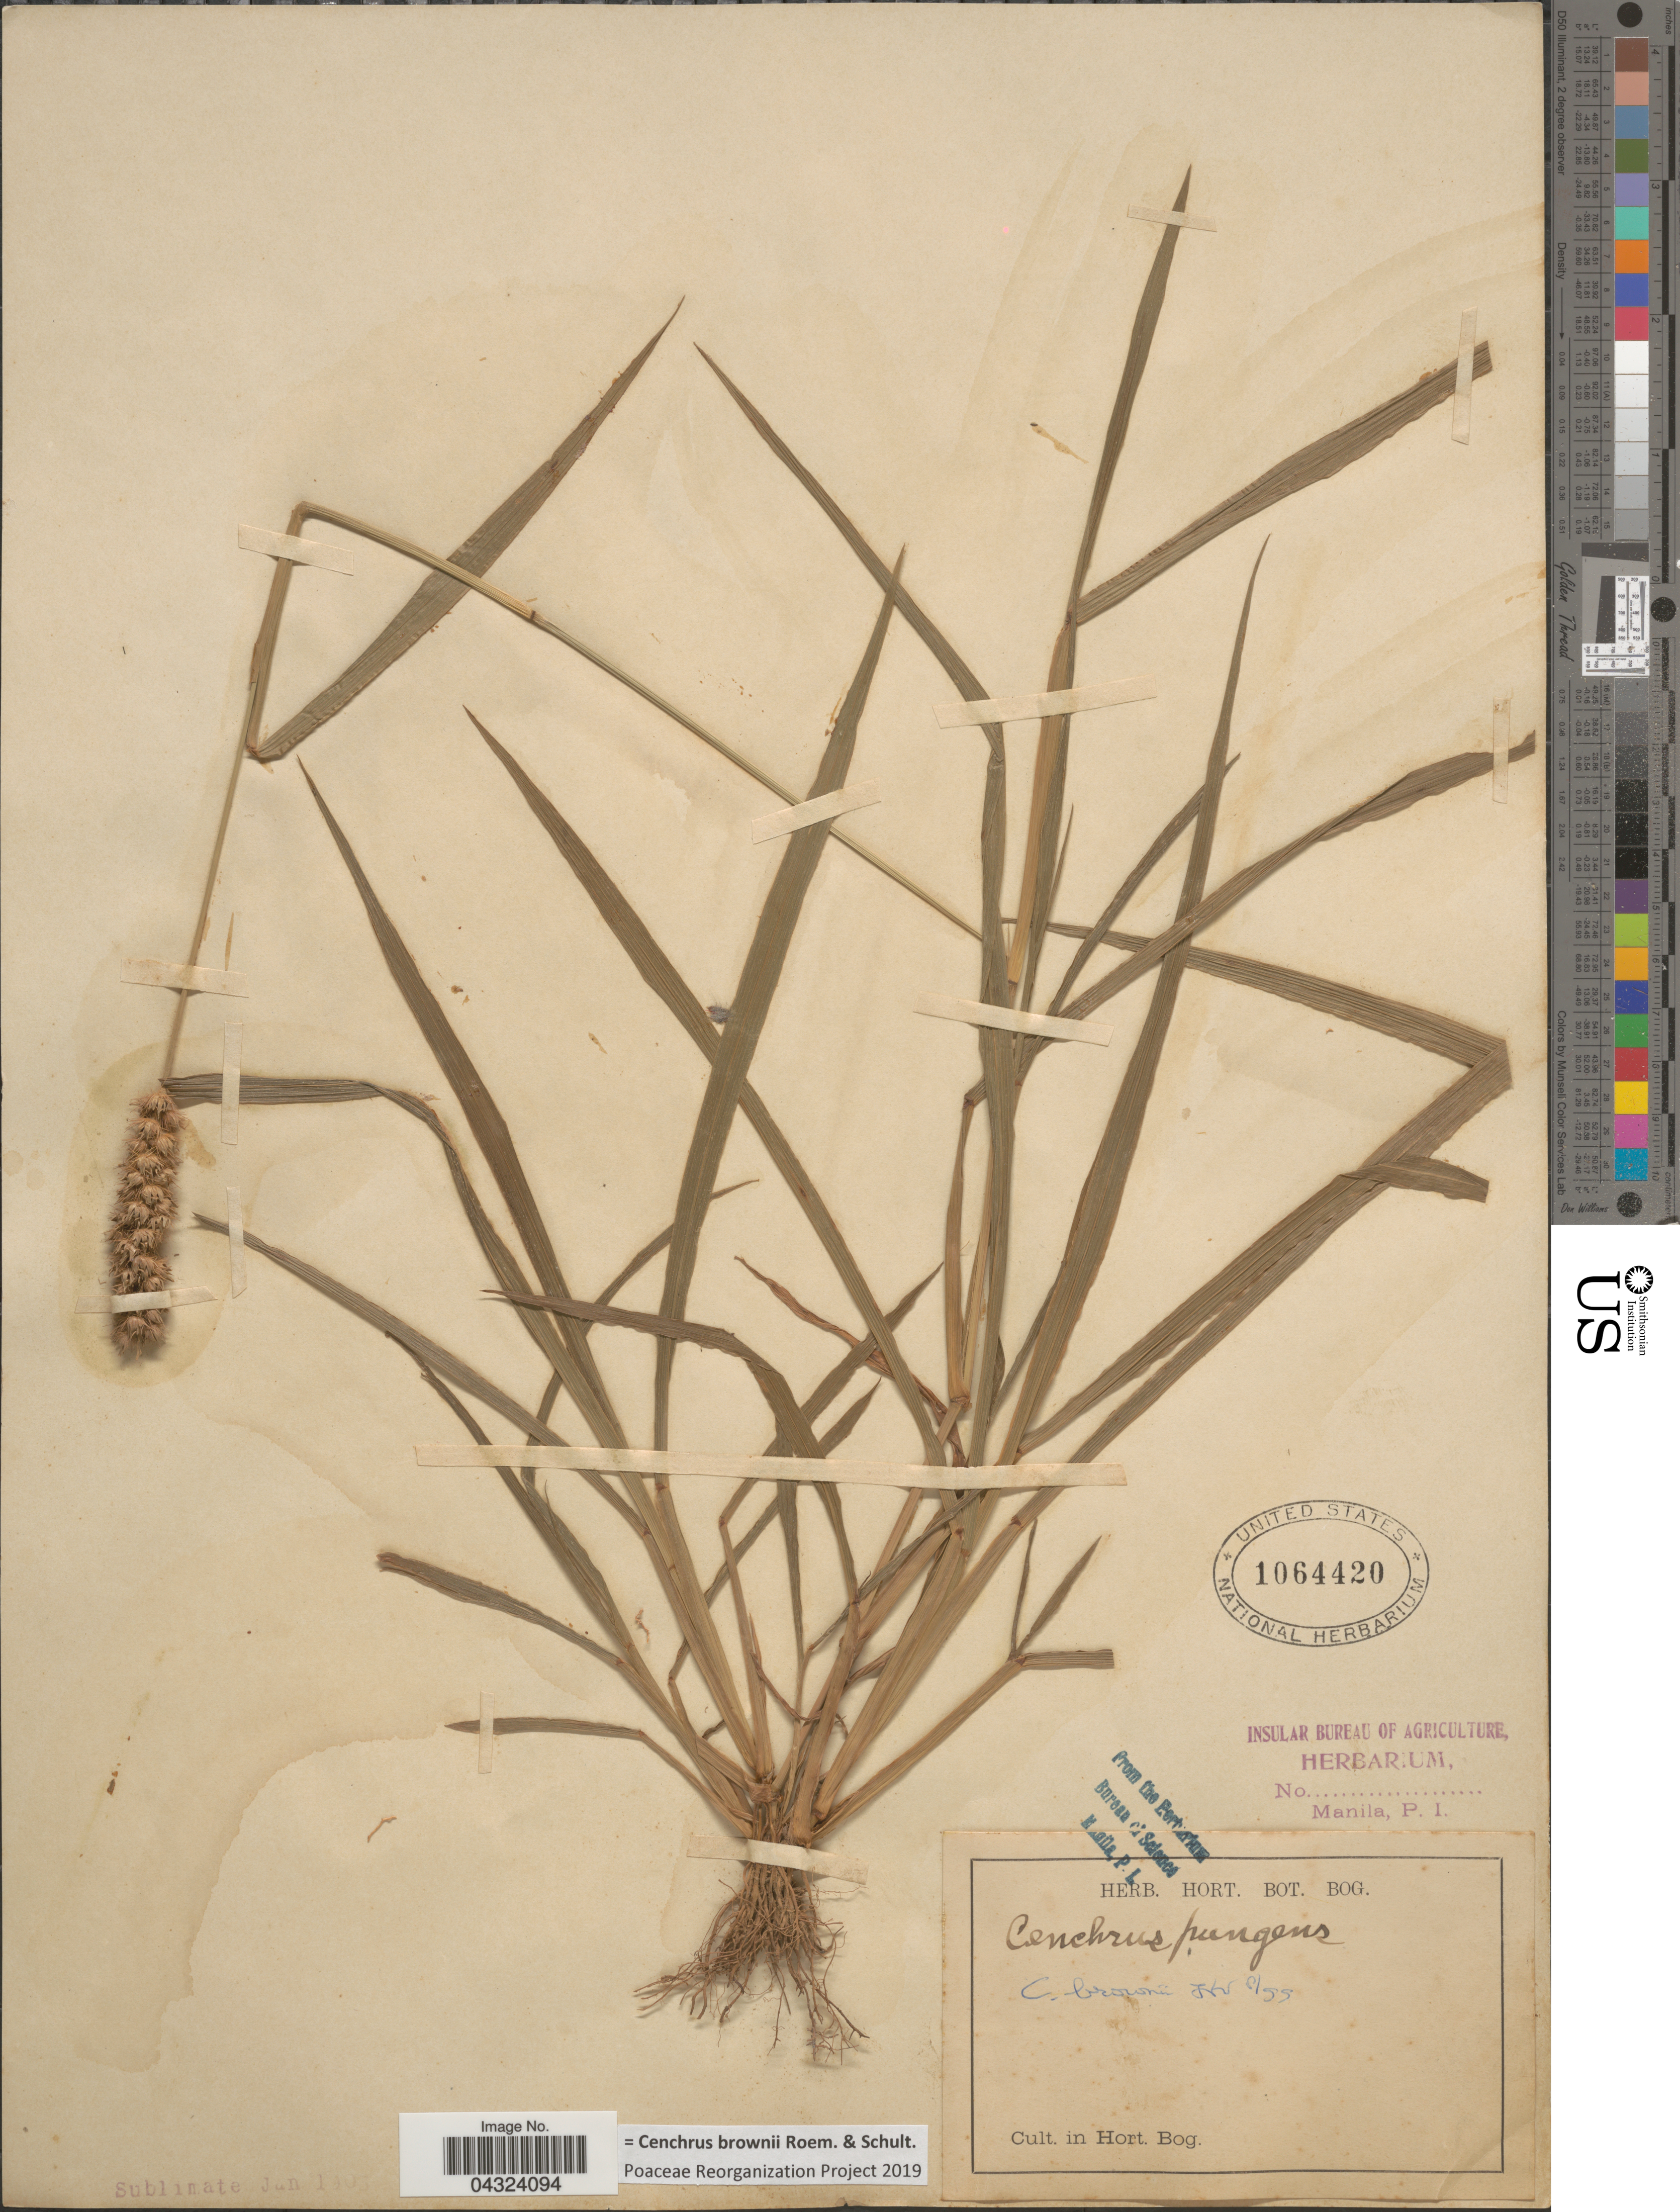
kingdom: Plantae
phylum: Tracheophyta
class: Liliopsida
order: Poales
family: Poaceae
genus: Cenchrus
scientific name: Cenchrus brownii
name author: Roem. & Schult.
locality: Cult. in Hort. Bog.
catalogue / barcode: US 1064420